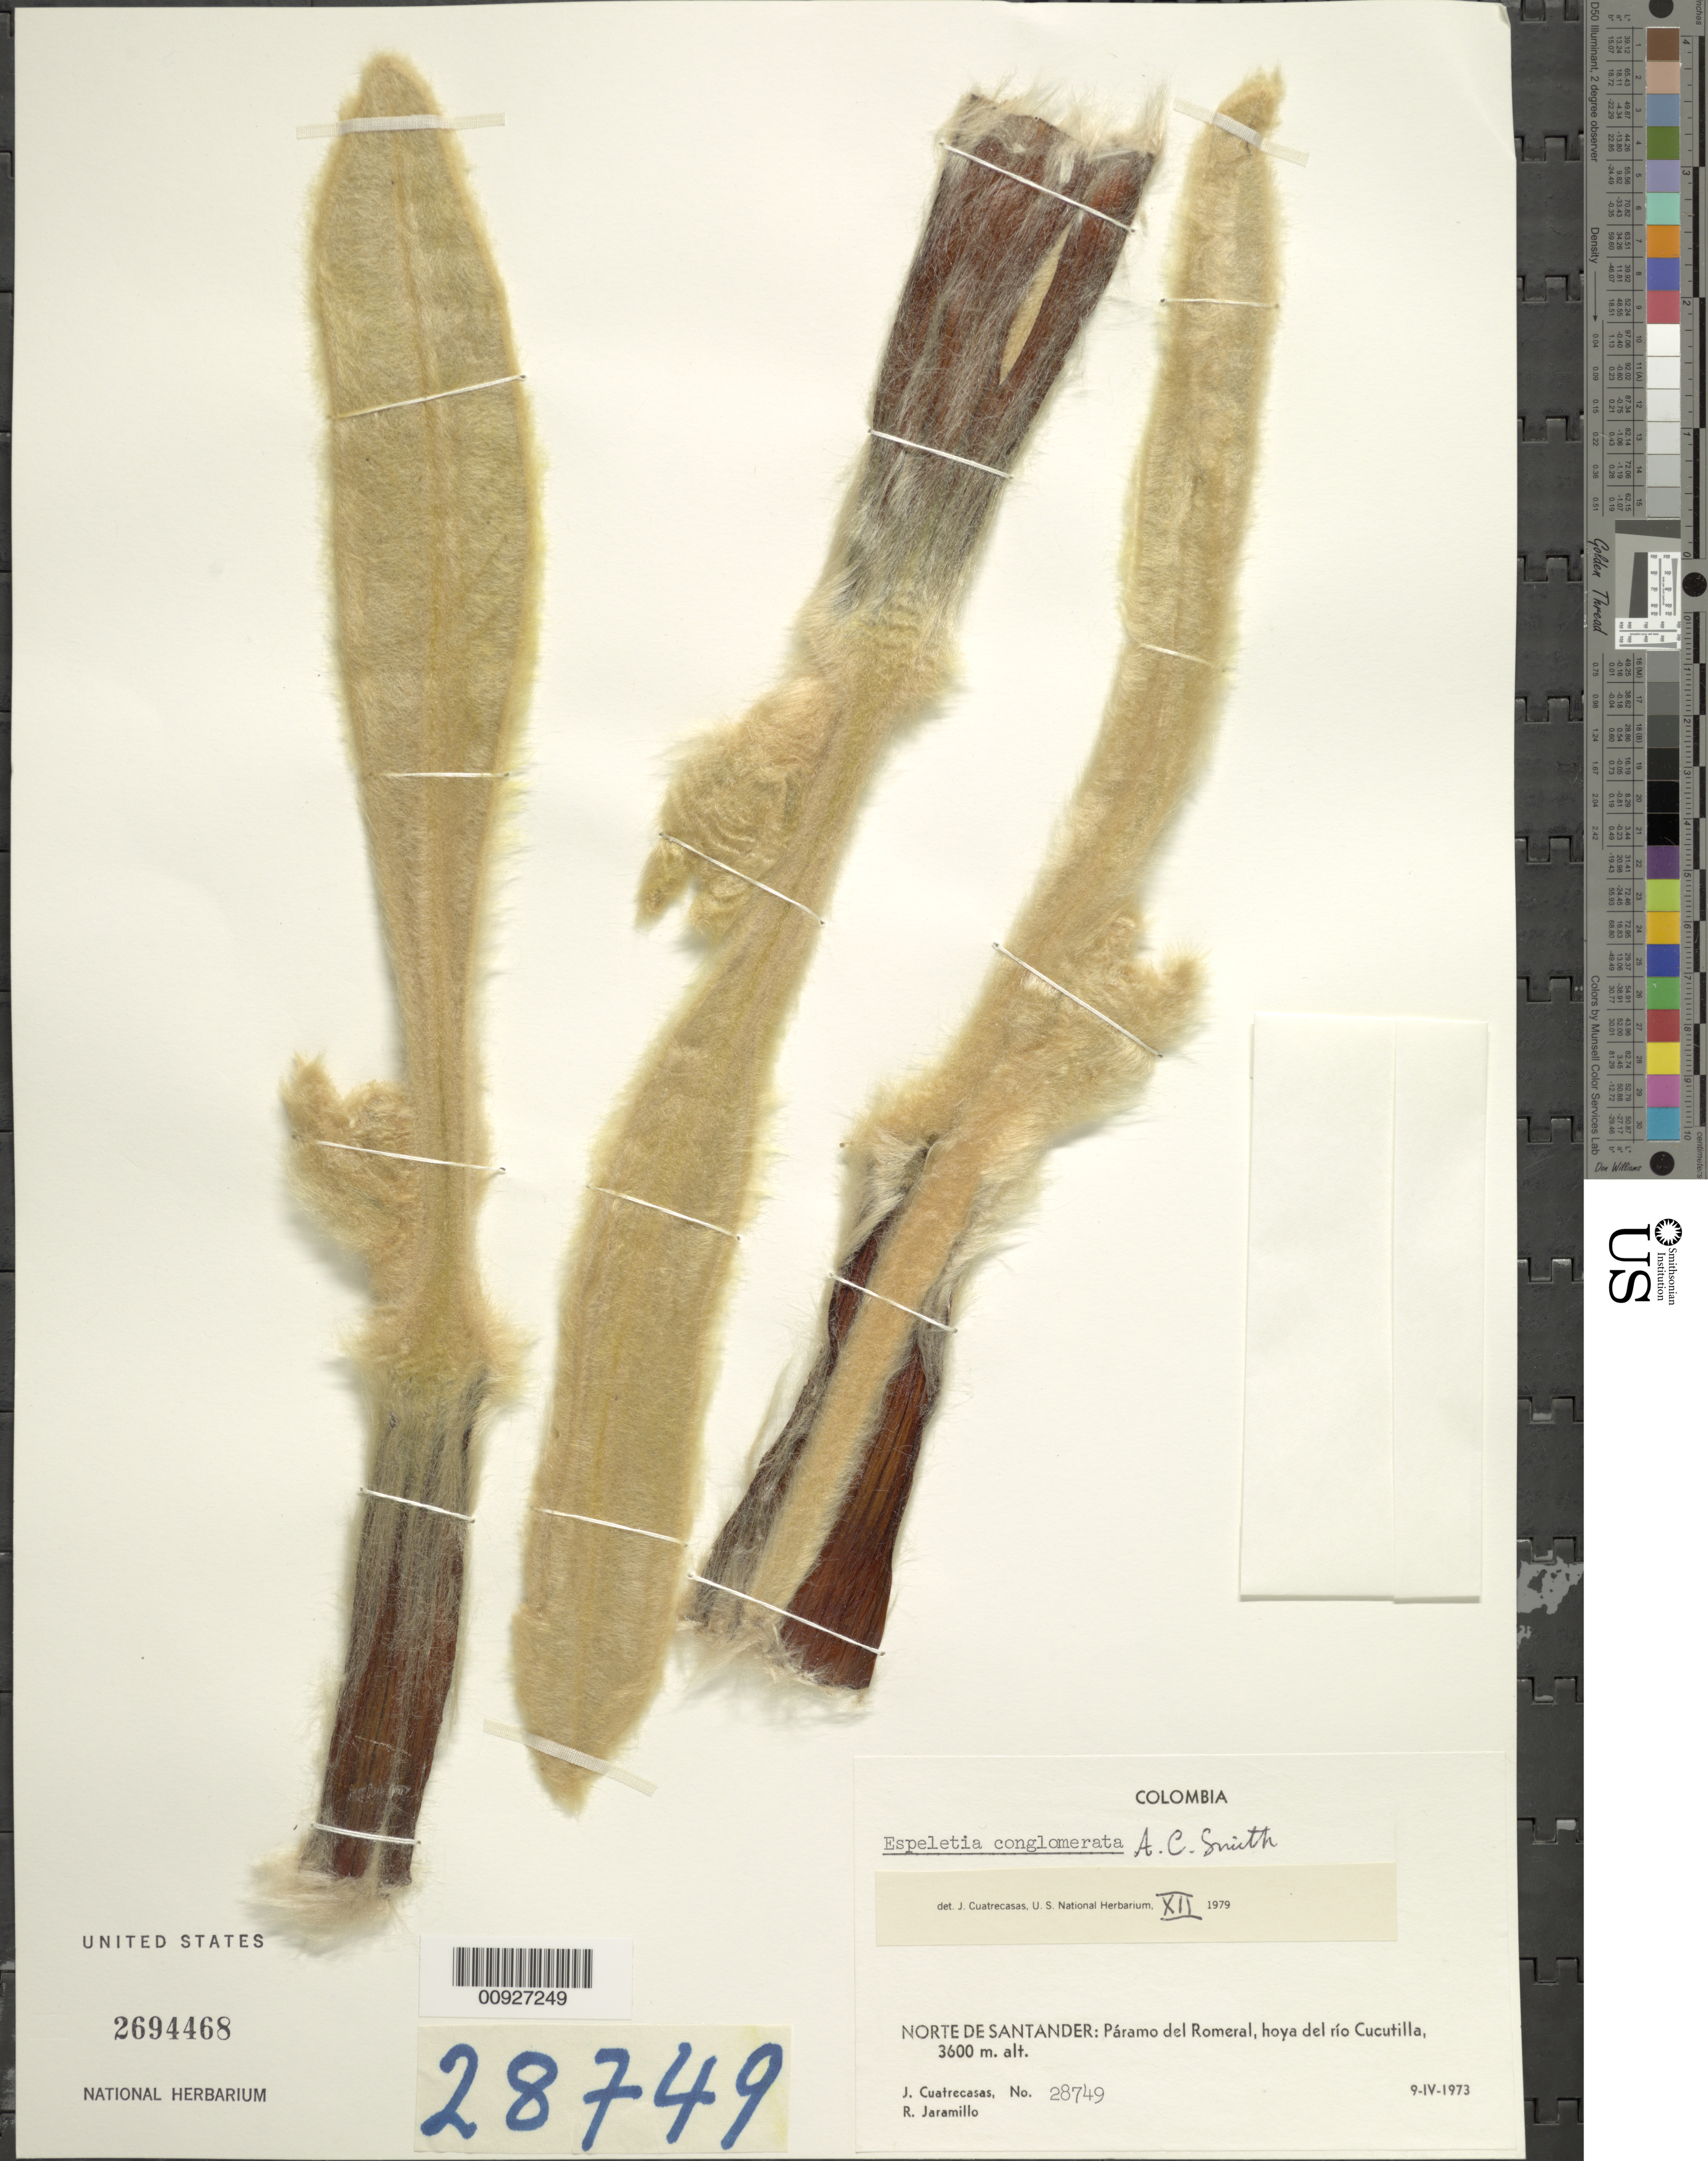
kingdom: Plantae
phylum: Tracheophyta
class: Magnoliopsida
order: Asterales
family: Asteraceae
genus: Espeletia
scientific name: Espeletia conglomerata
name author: A.C. Sm.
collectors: J. Cuatrecasas & R. Jaramillo M.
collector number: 28749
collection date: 1973-04-09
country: Colombia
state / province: Norte de Santander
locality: P. del Romeral. P. del Romeral, hoya del río Cucutilla.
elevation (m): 3600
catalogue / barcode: US 2694468